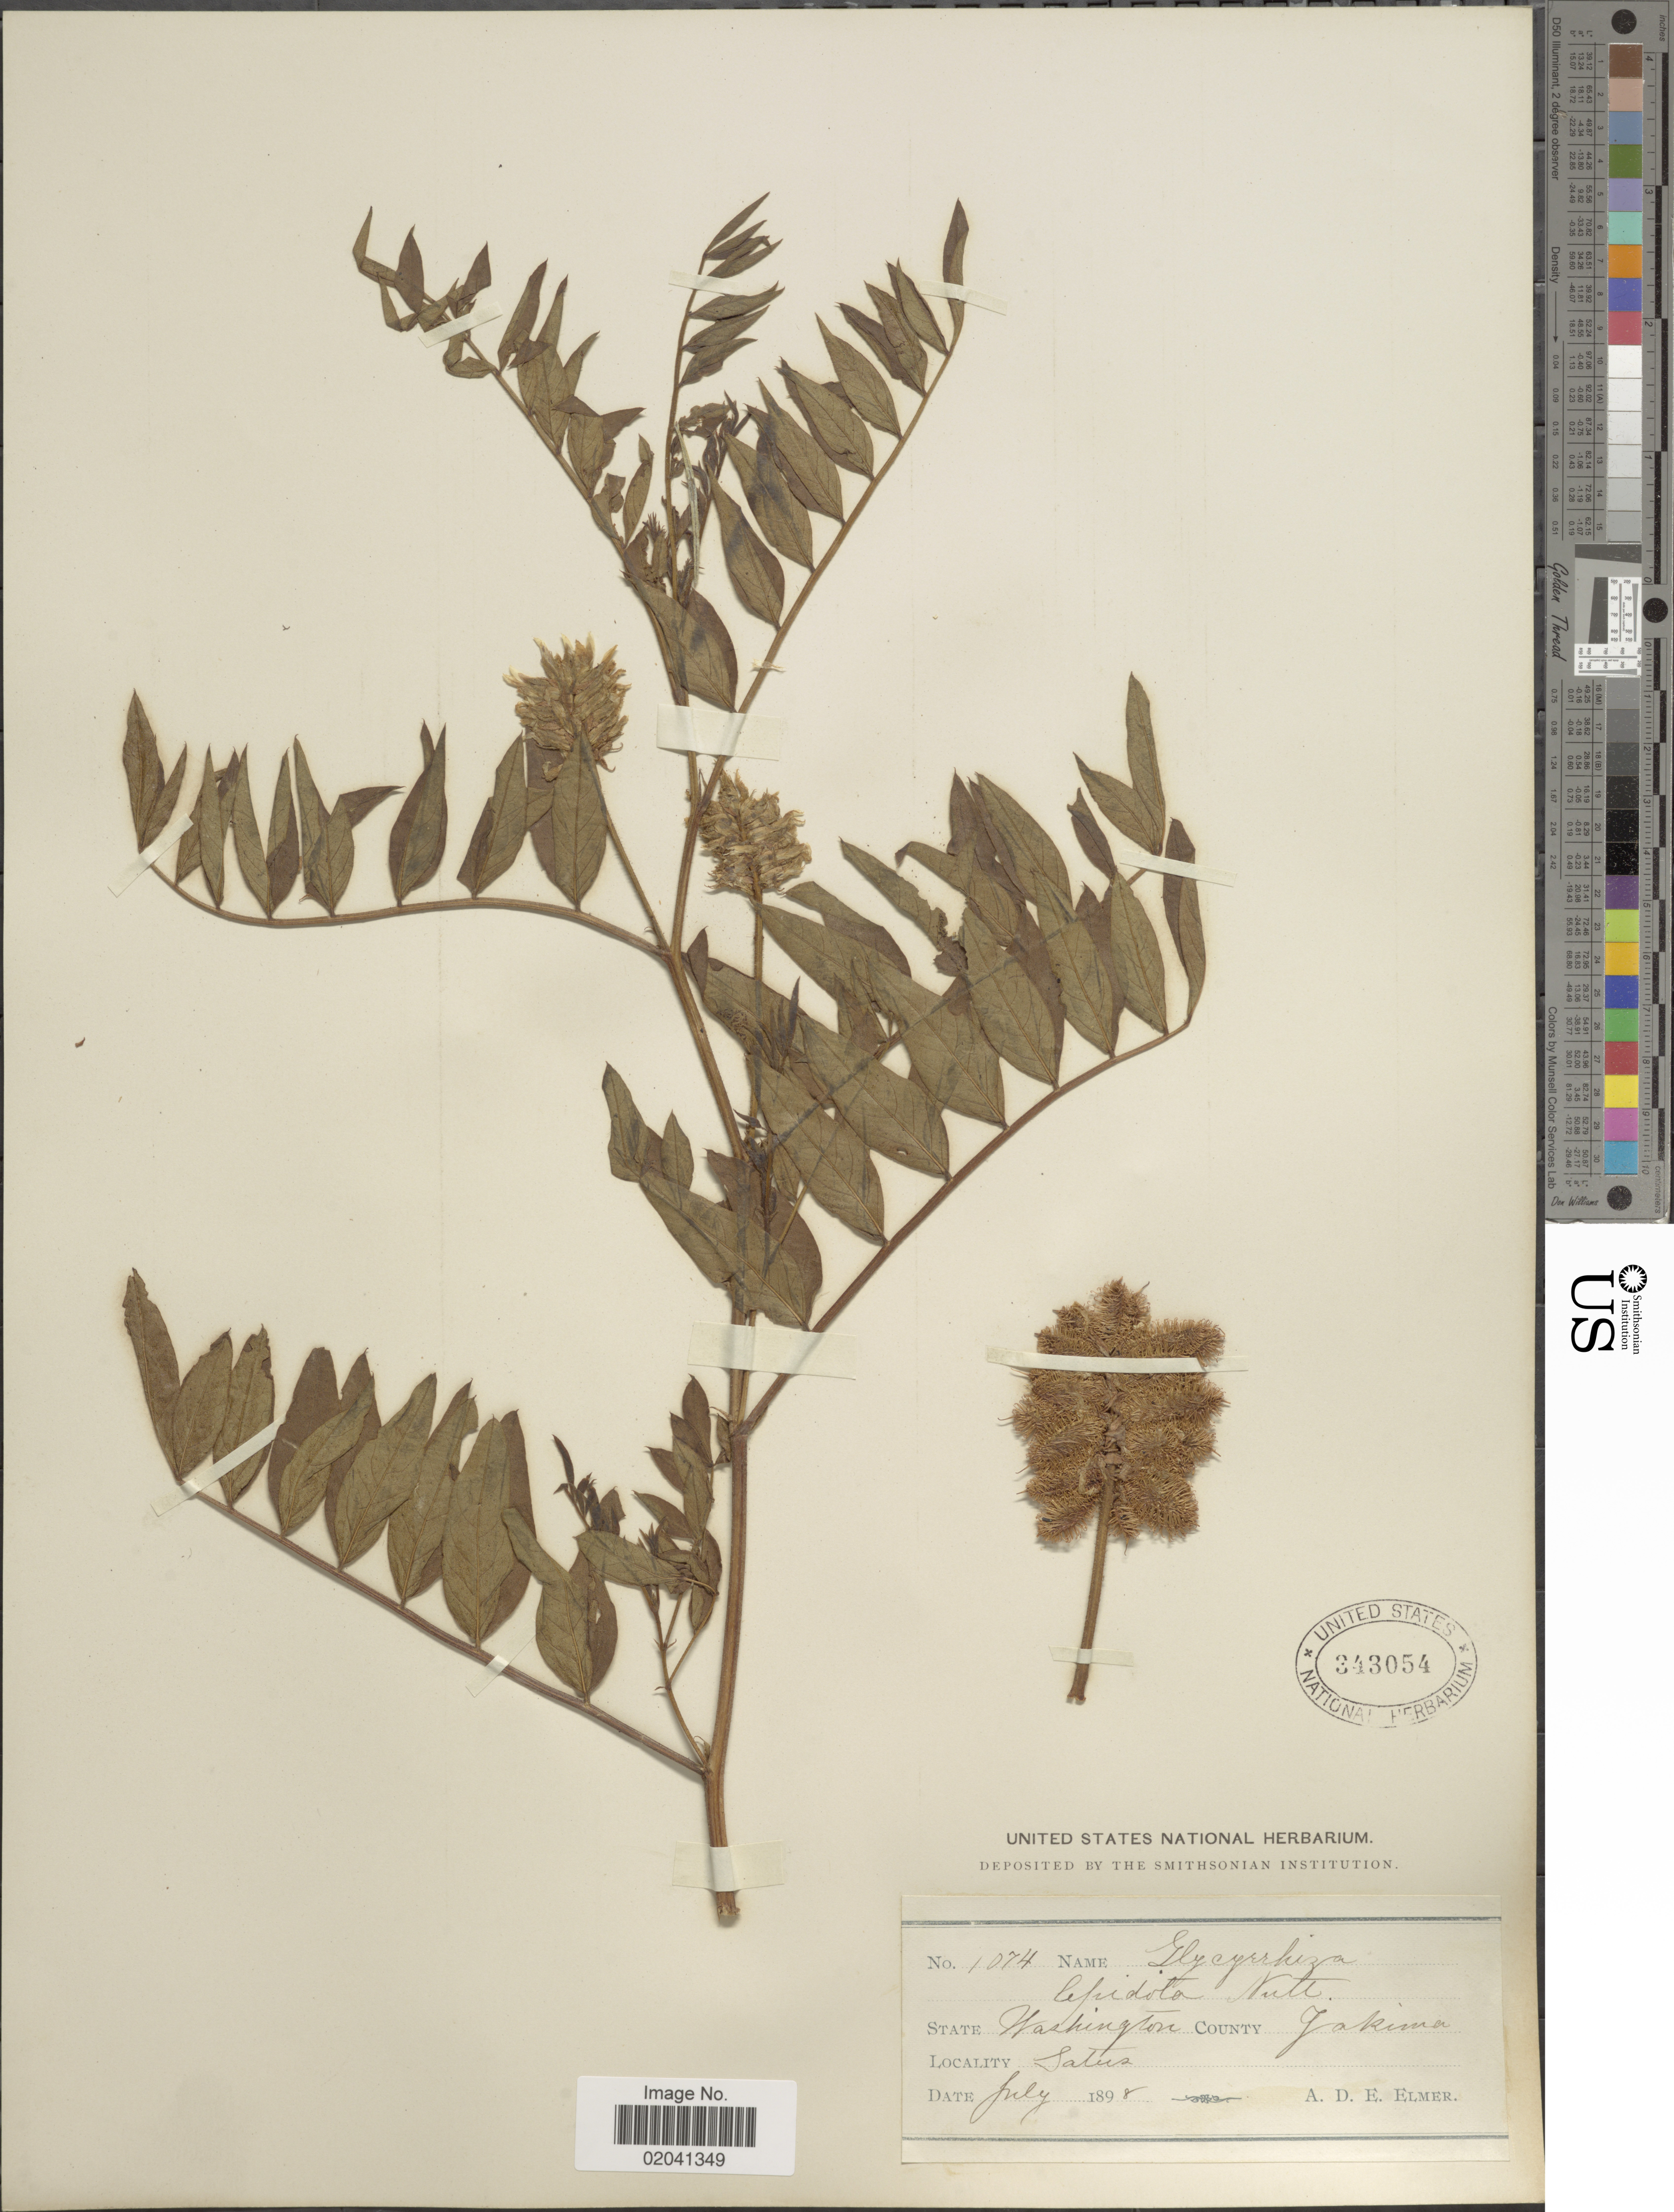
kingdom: Plantae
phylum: Tracheophyta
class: Magnoliopsida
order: Fabales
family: Fabaceae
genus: Glycyrrhiza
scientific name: Glycyrrhiza lepidota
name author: Pursh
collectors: A. D. E. Elmer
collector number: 1074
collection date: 1898-07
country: United States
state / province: Washington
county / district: Yakima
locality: County Yakima. Satus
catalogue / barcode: US 343054